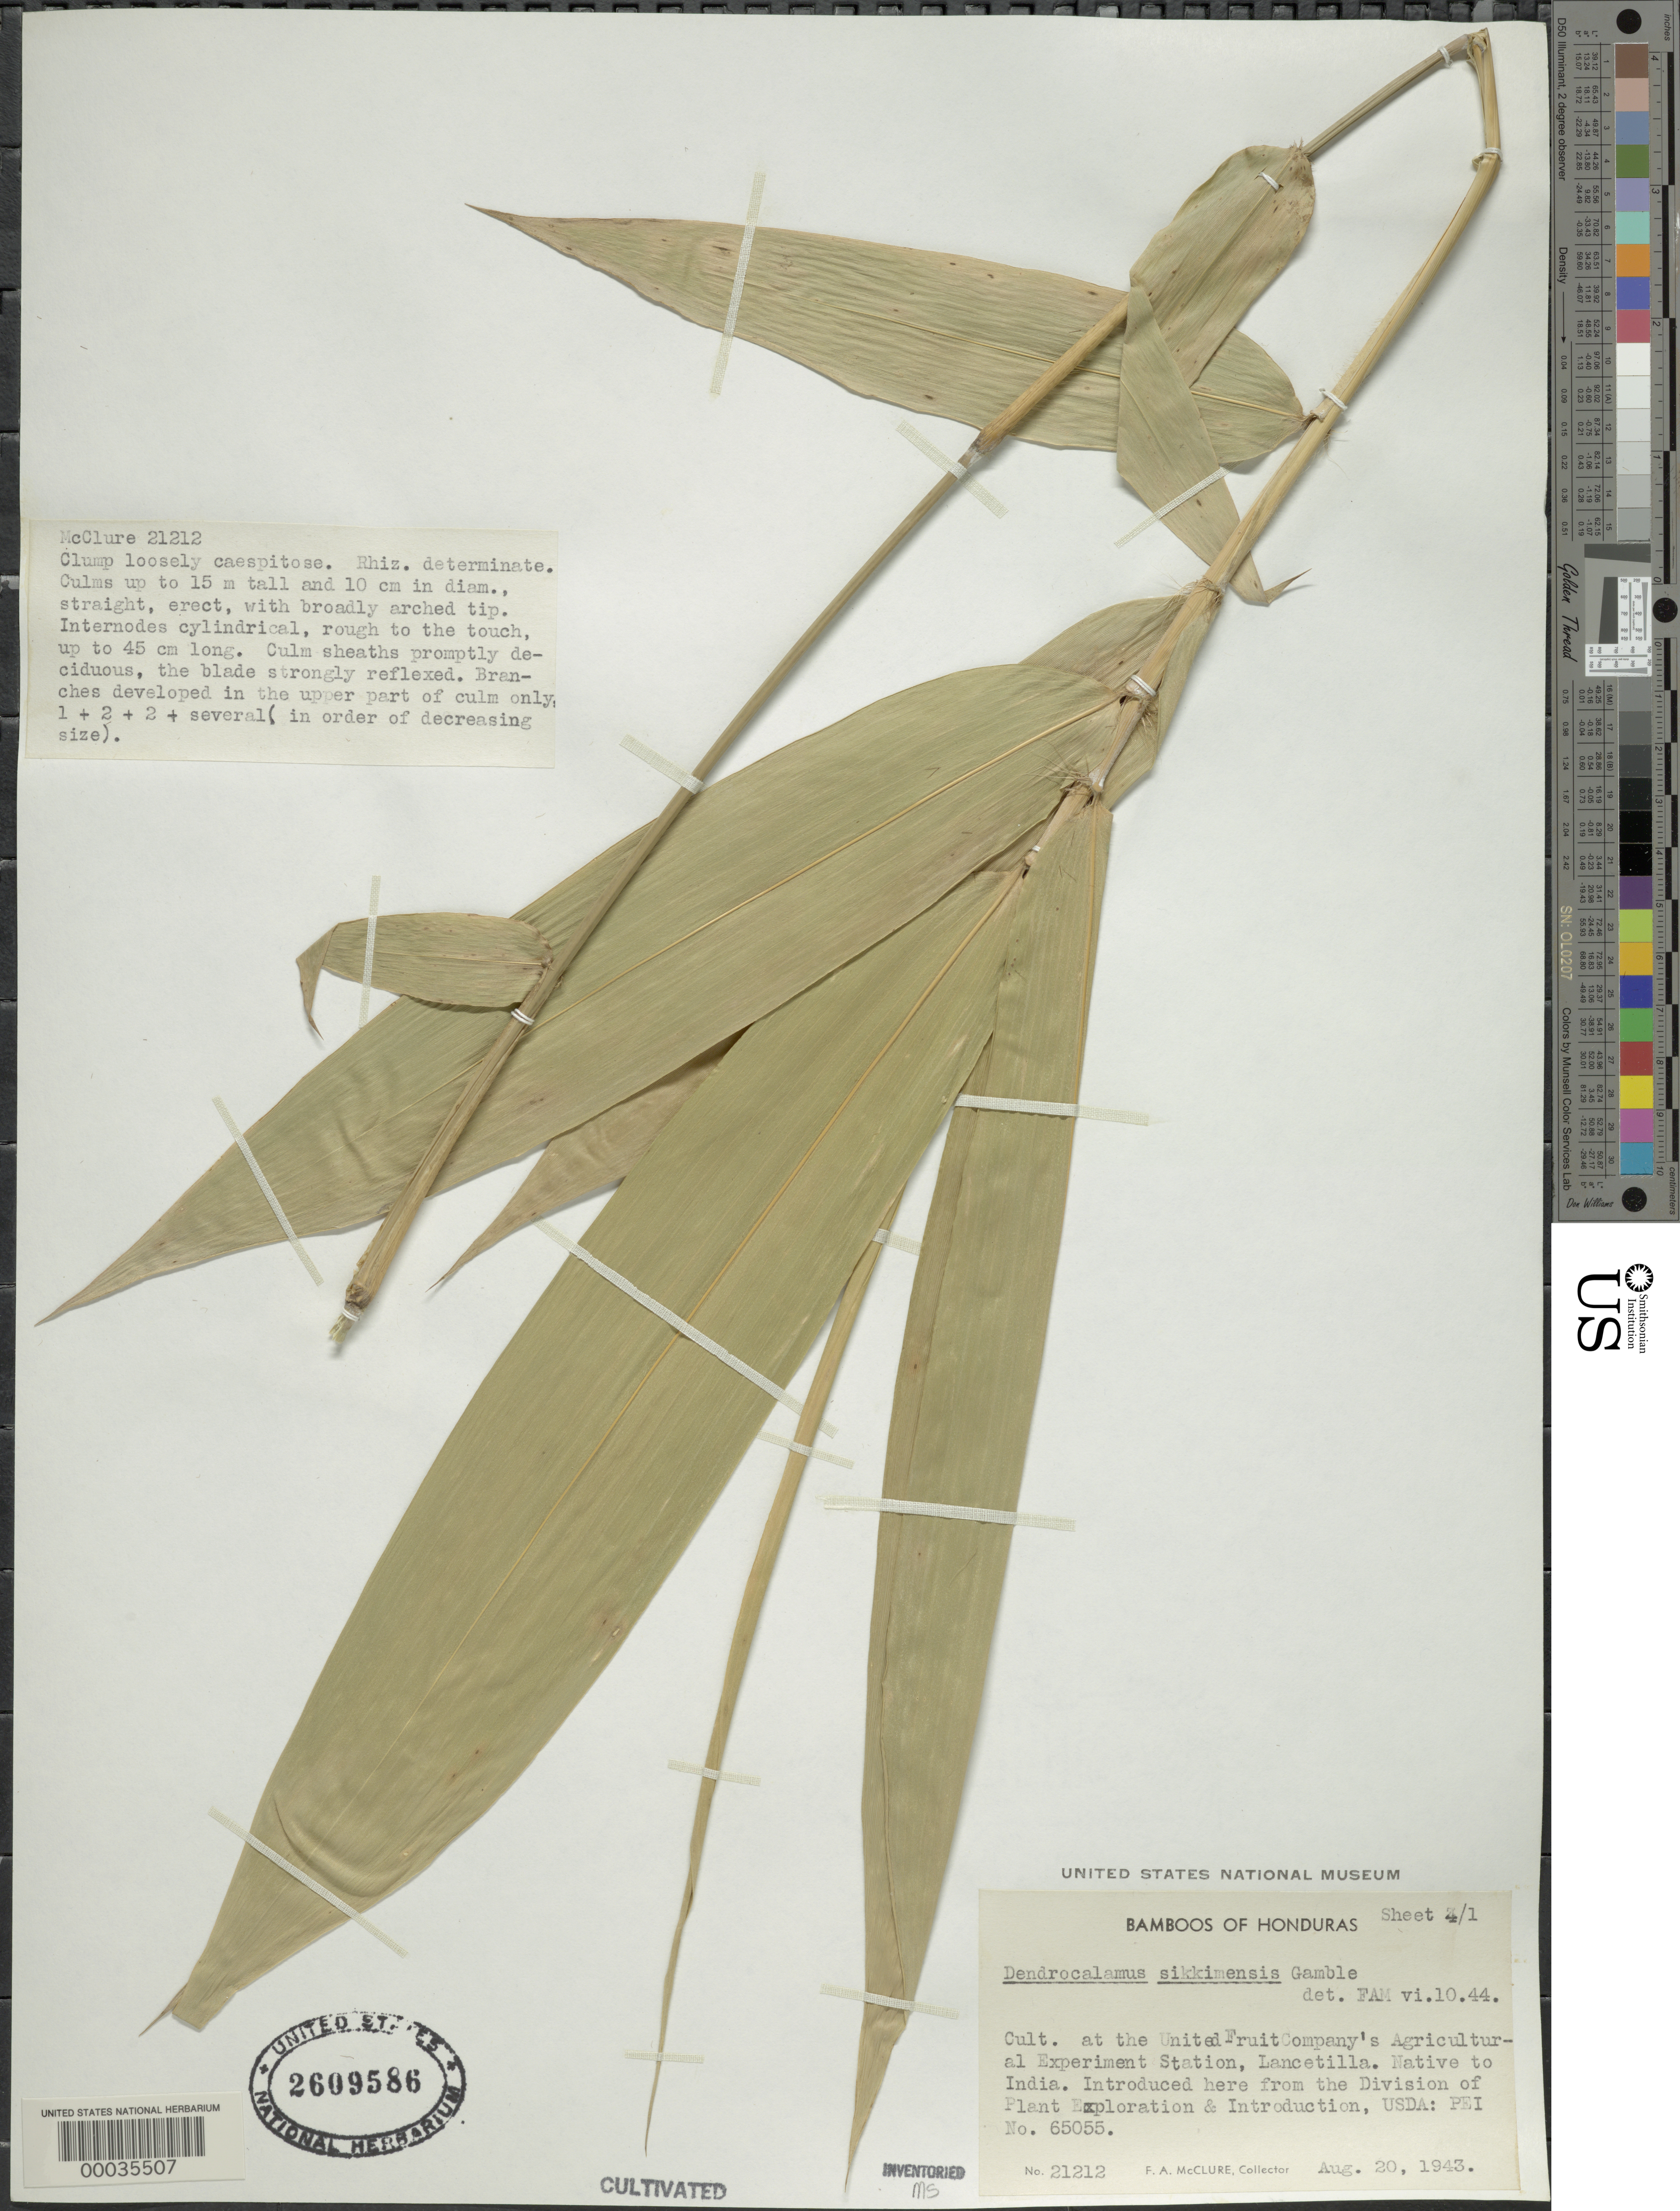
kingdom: Plantae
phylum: Tracheophyta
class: Liliopsida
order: Poales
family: Poaceae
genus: Dendrocalamus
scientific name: Dendrocalamus sikkimensis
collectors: F. A. McClure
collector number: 21212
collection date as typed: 20 Aug 1943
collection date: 1943-08-20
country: Honduras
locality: United fruit co's. agricultural experimental station-Lancetilla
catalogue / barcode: US 2609586